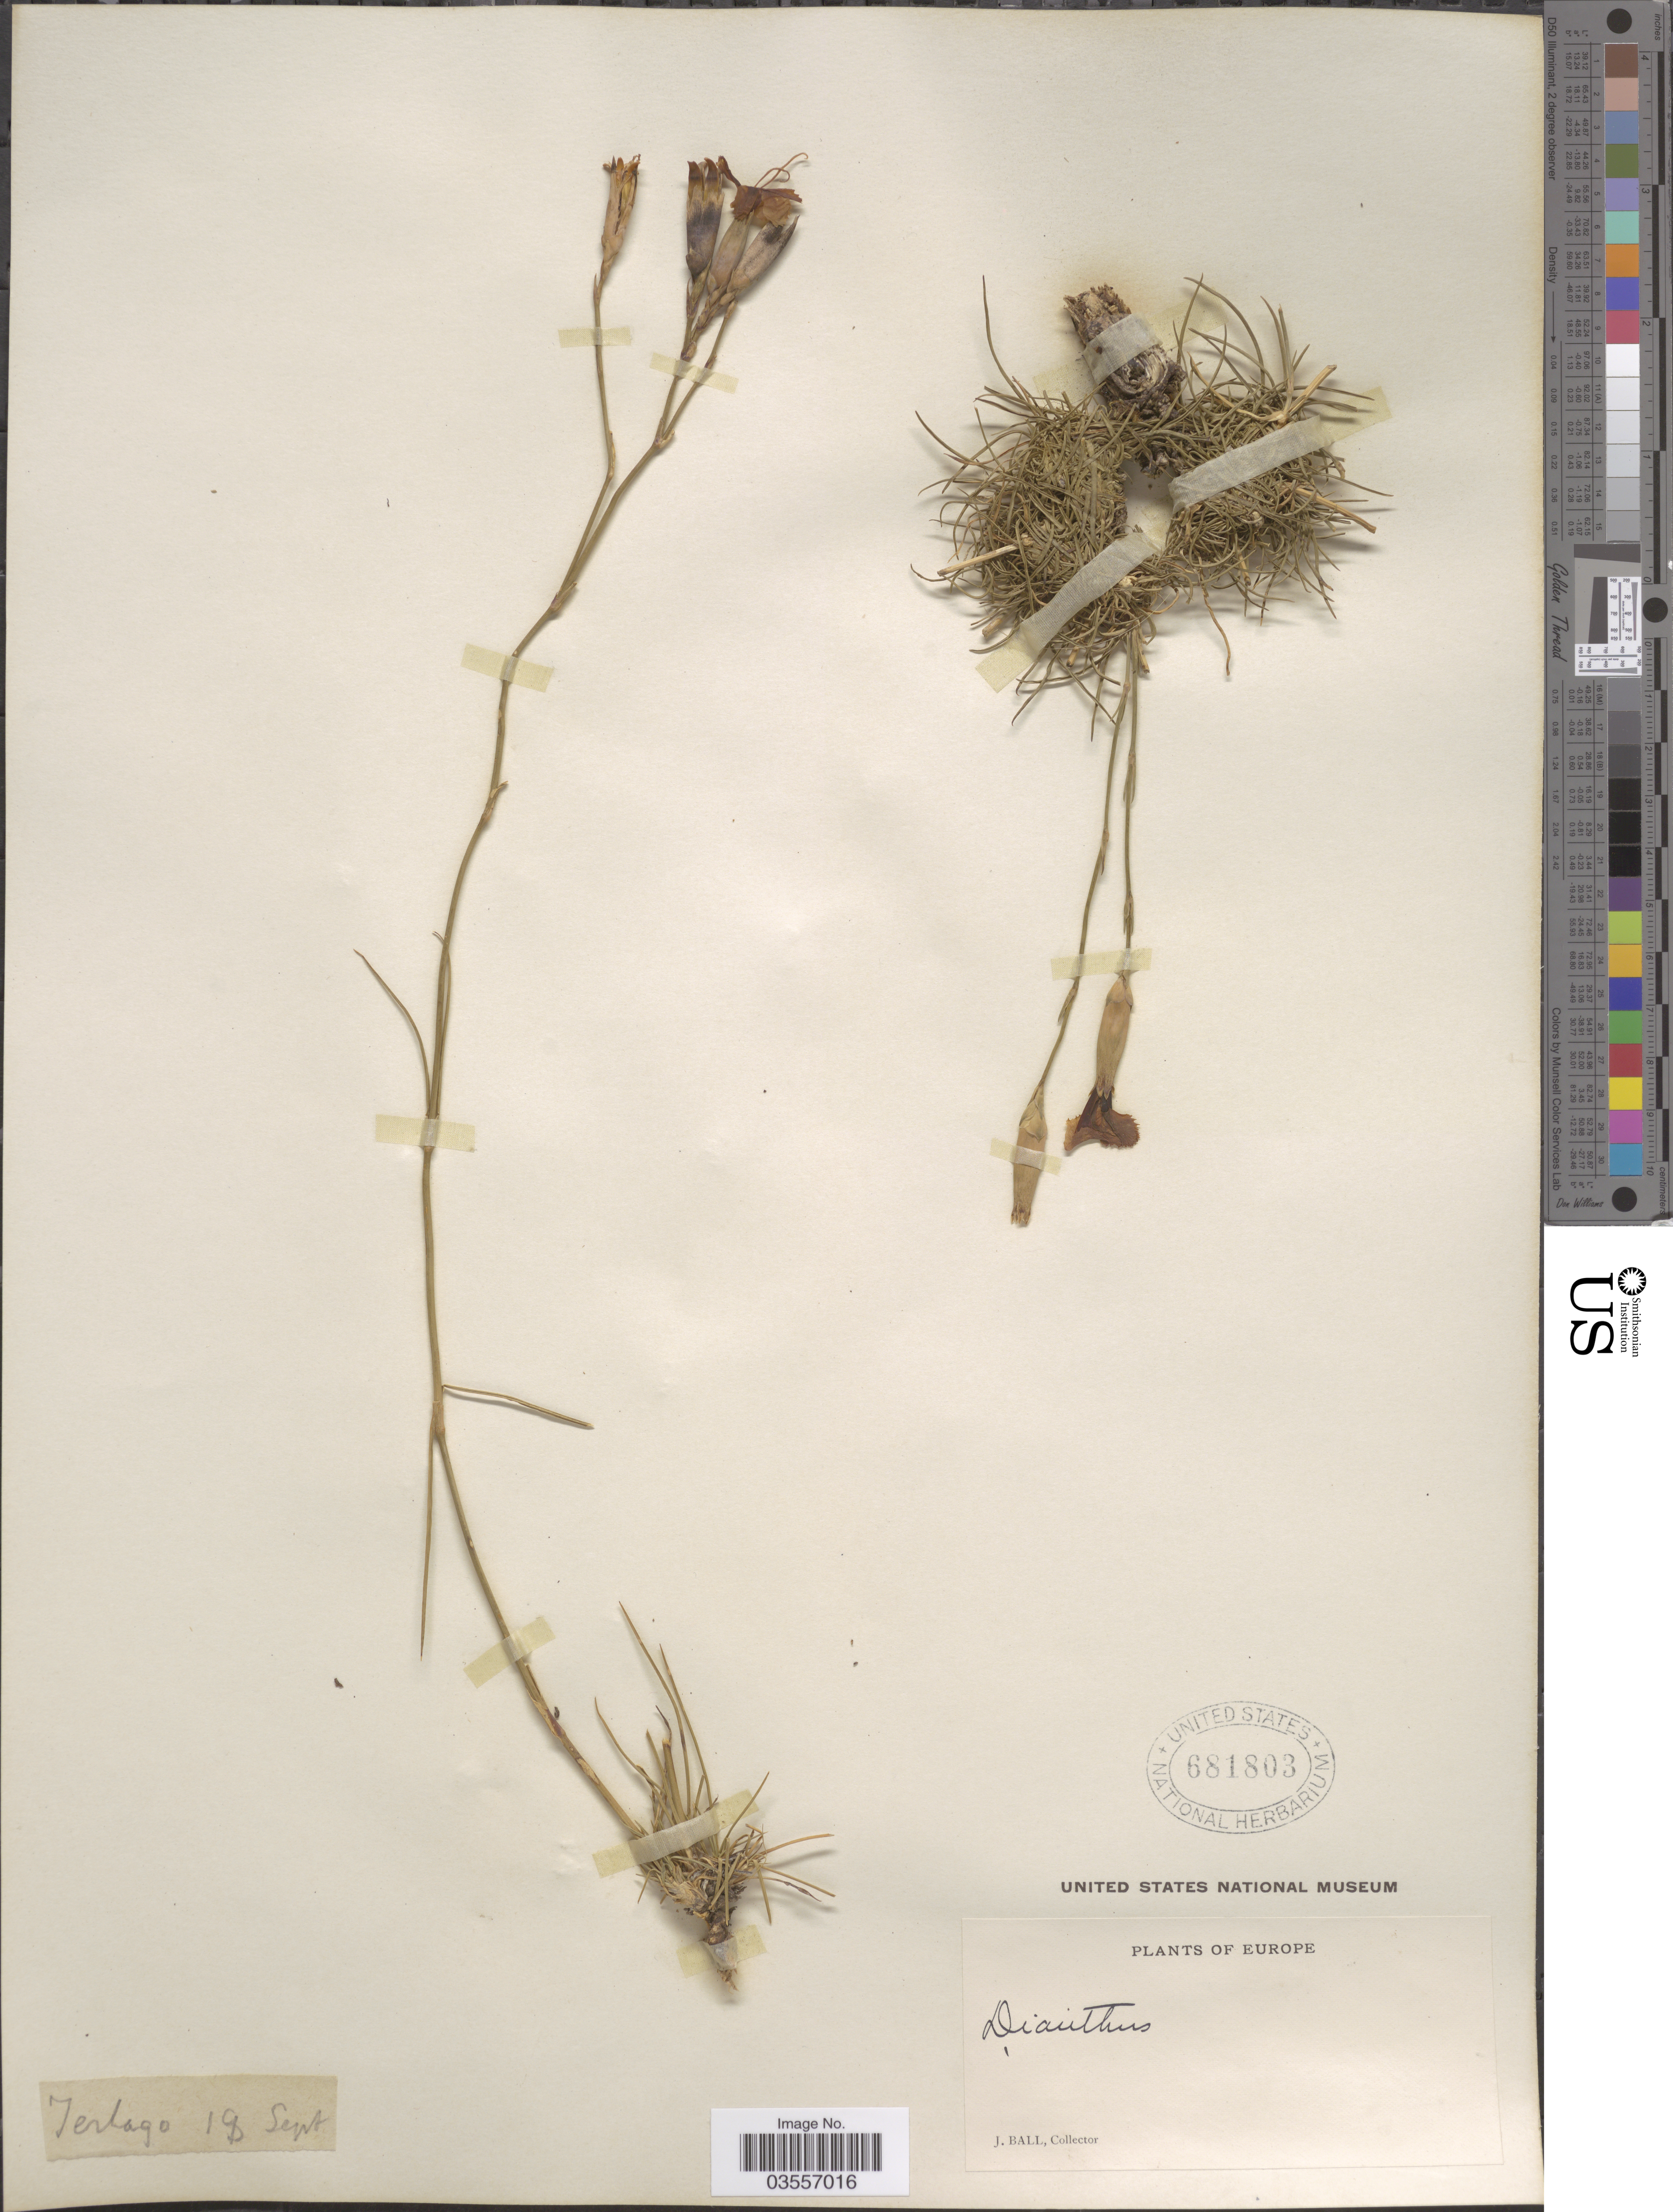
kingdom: Plantae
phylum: Tracheophyta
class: Magnoliopsida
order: Caryophyllales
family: Caryophyllaceae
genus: Dianthus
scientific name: Dianthus sp.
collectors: J. Ball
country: Italy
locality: Tertago. Europe.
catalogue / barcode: US 681803